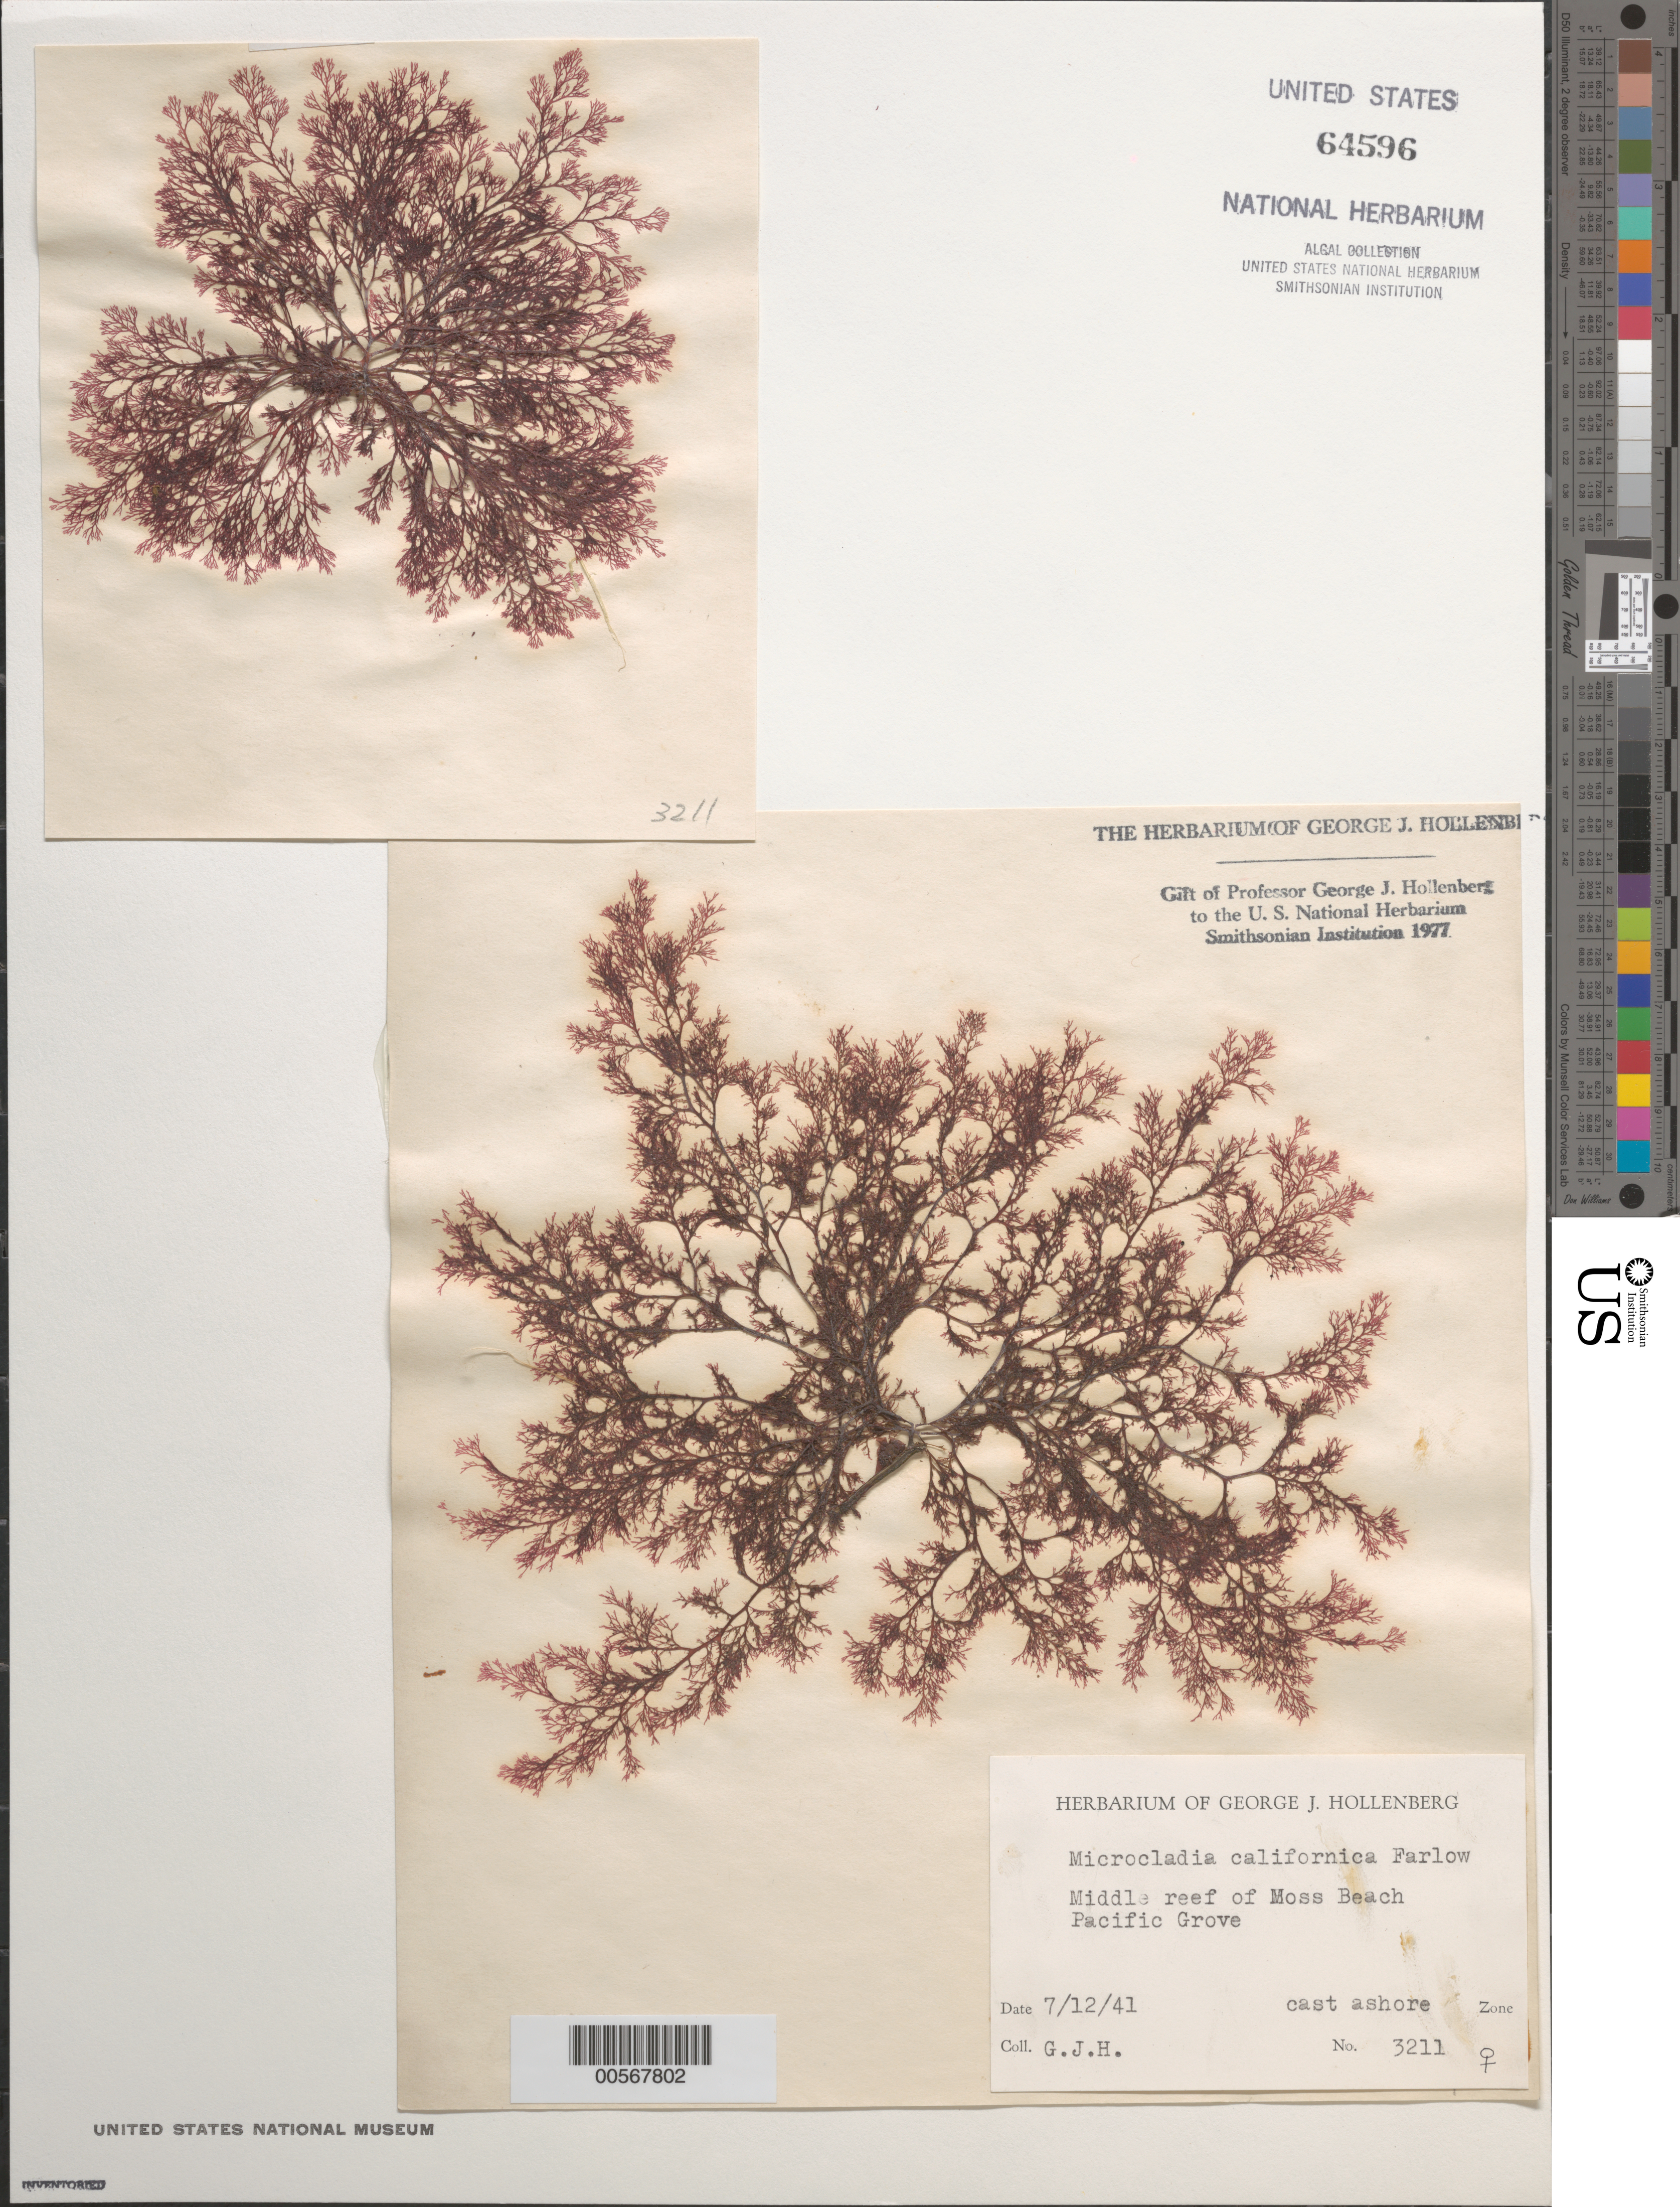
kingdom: Plantae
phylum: Rhodophyta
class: Florideophyceae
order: Ceramiales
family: Ceramiaceae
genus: Campylaephora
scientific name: Campylaephora californica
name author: (Farl.) T.O. Cho in T.O. Cho et al.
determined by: Algae name updating Project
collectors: G. Hollenberg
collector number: GJH 3211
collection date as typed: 12 Jul 1941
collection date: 1941-07-12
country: United States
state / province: California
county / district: Monterey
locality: Middle reef of Moss Beach, Pacific Grove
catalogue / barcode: US 64596